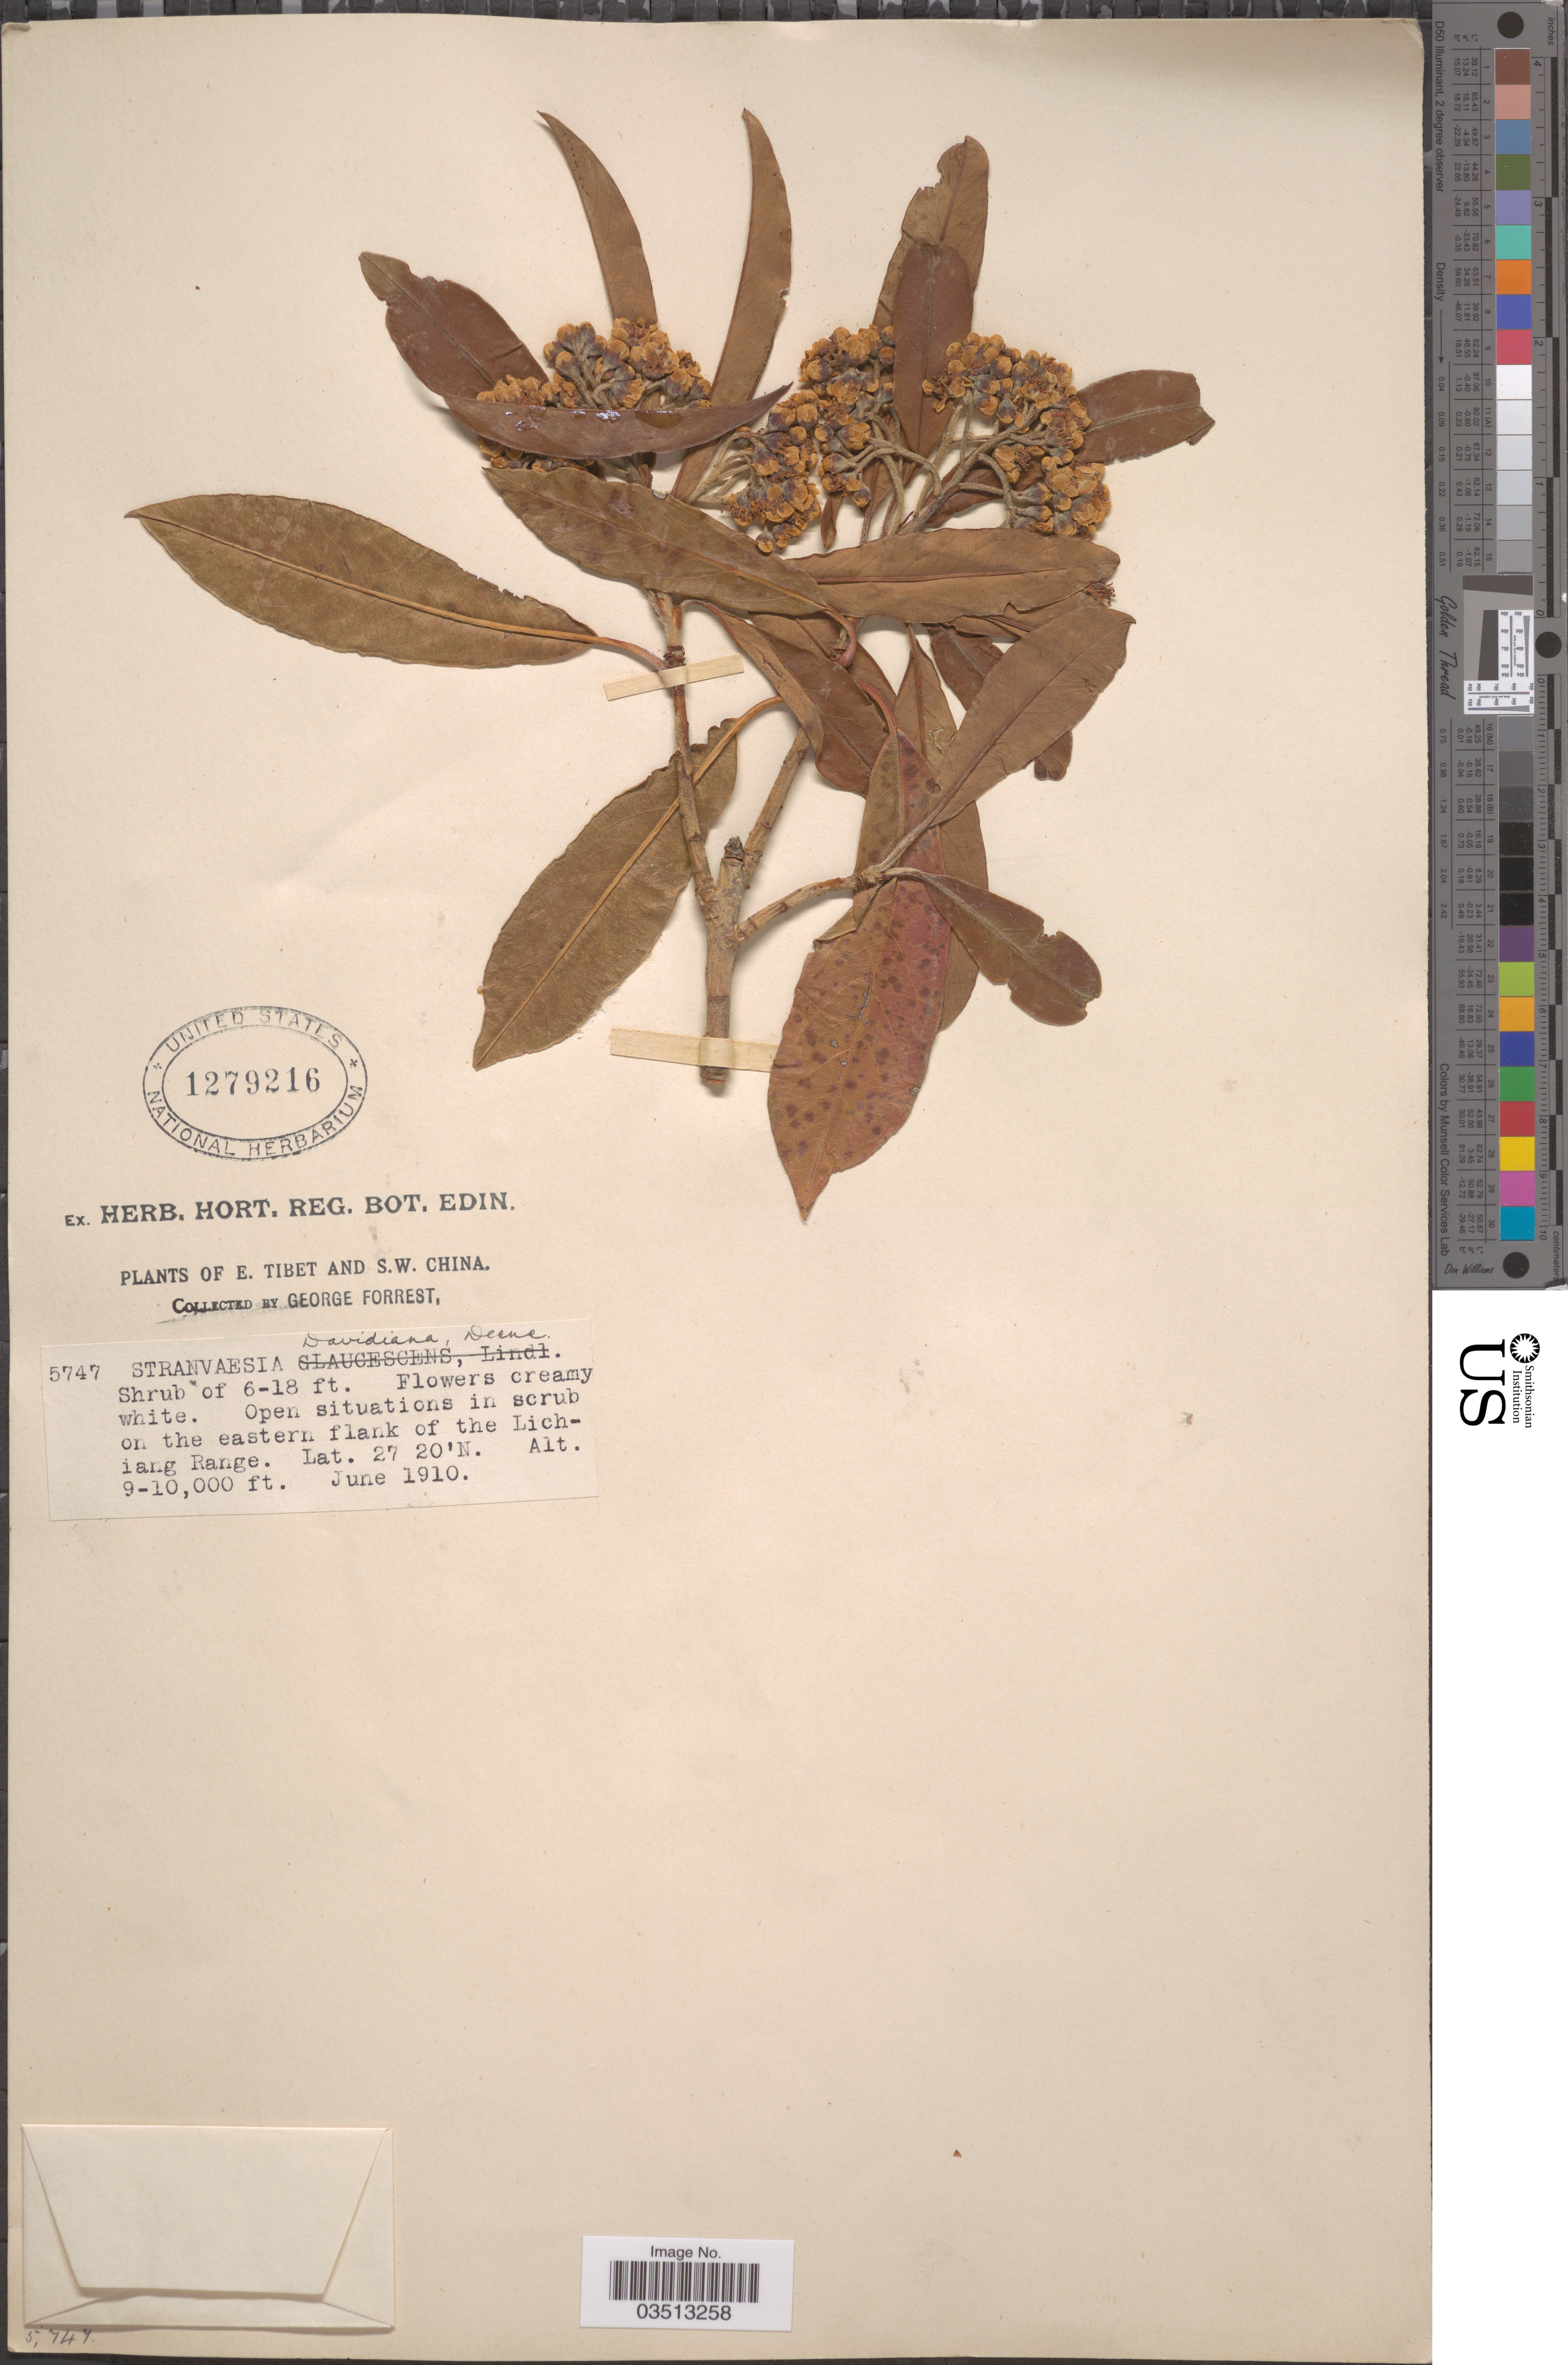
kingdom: Plantae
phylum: Tracheophyta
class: Magnoliopsida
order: Rosales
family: Rosaceae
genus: Stranvaesia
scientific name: Stranvaesia davidiana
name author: Decne.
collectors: G. Forrest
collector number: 5747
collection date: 1910-06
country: China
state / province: Xizang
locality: E. Tibet and S.W. China. On the eastern flank of the Lichiang Range.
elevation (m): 2743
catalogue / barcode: US 1279216